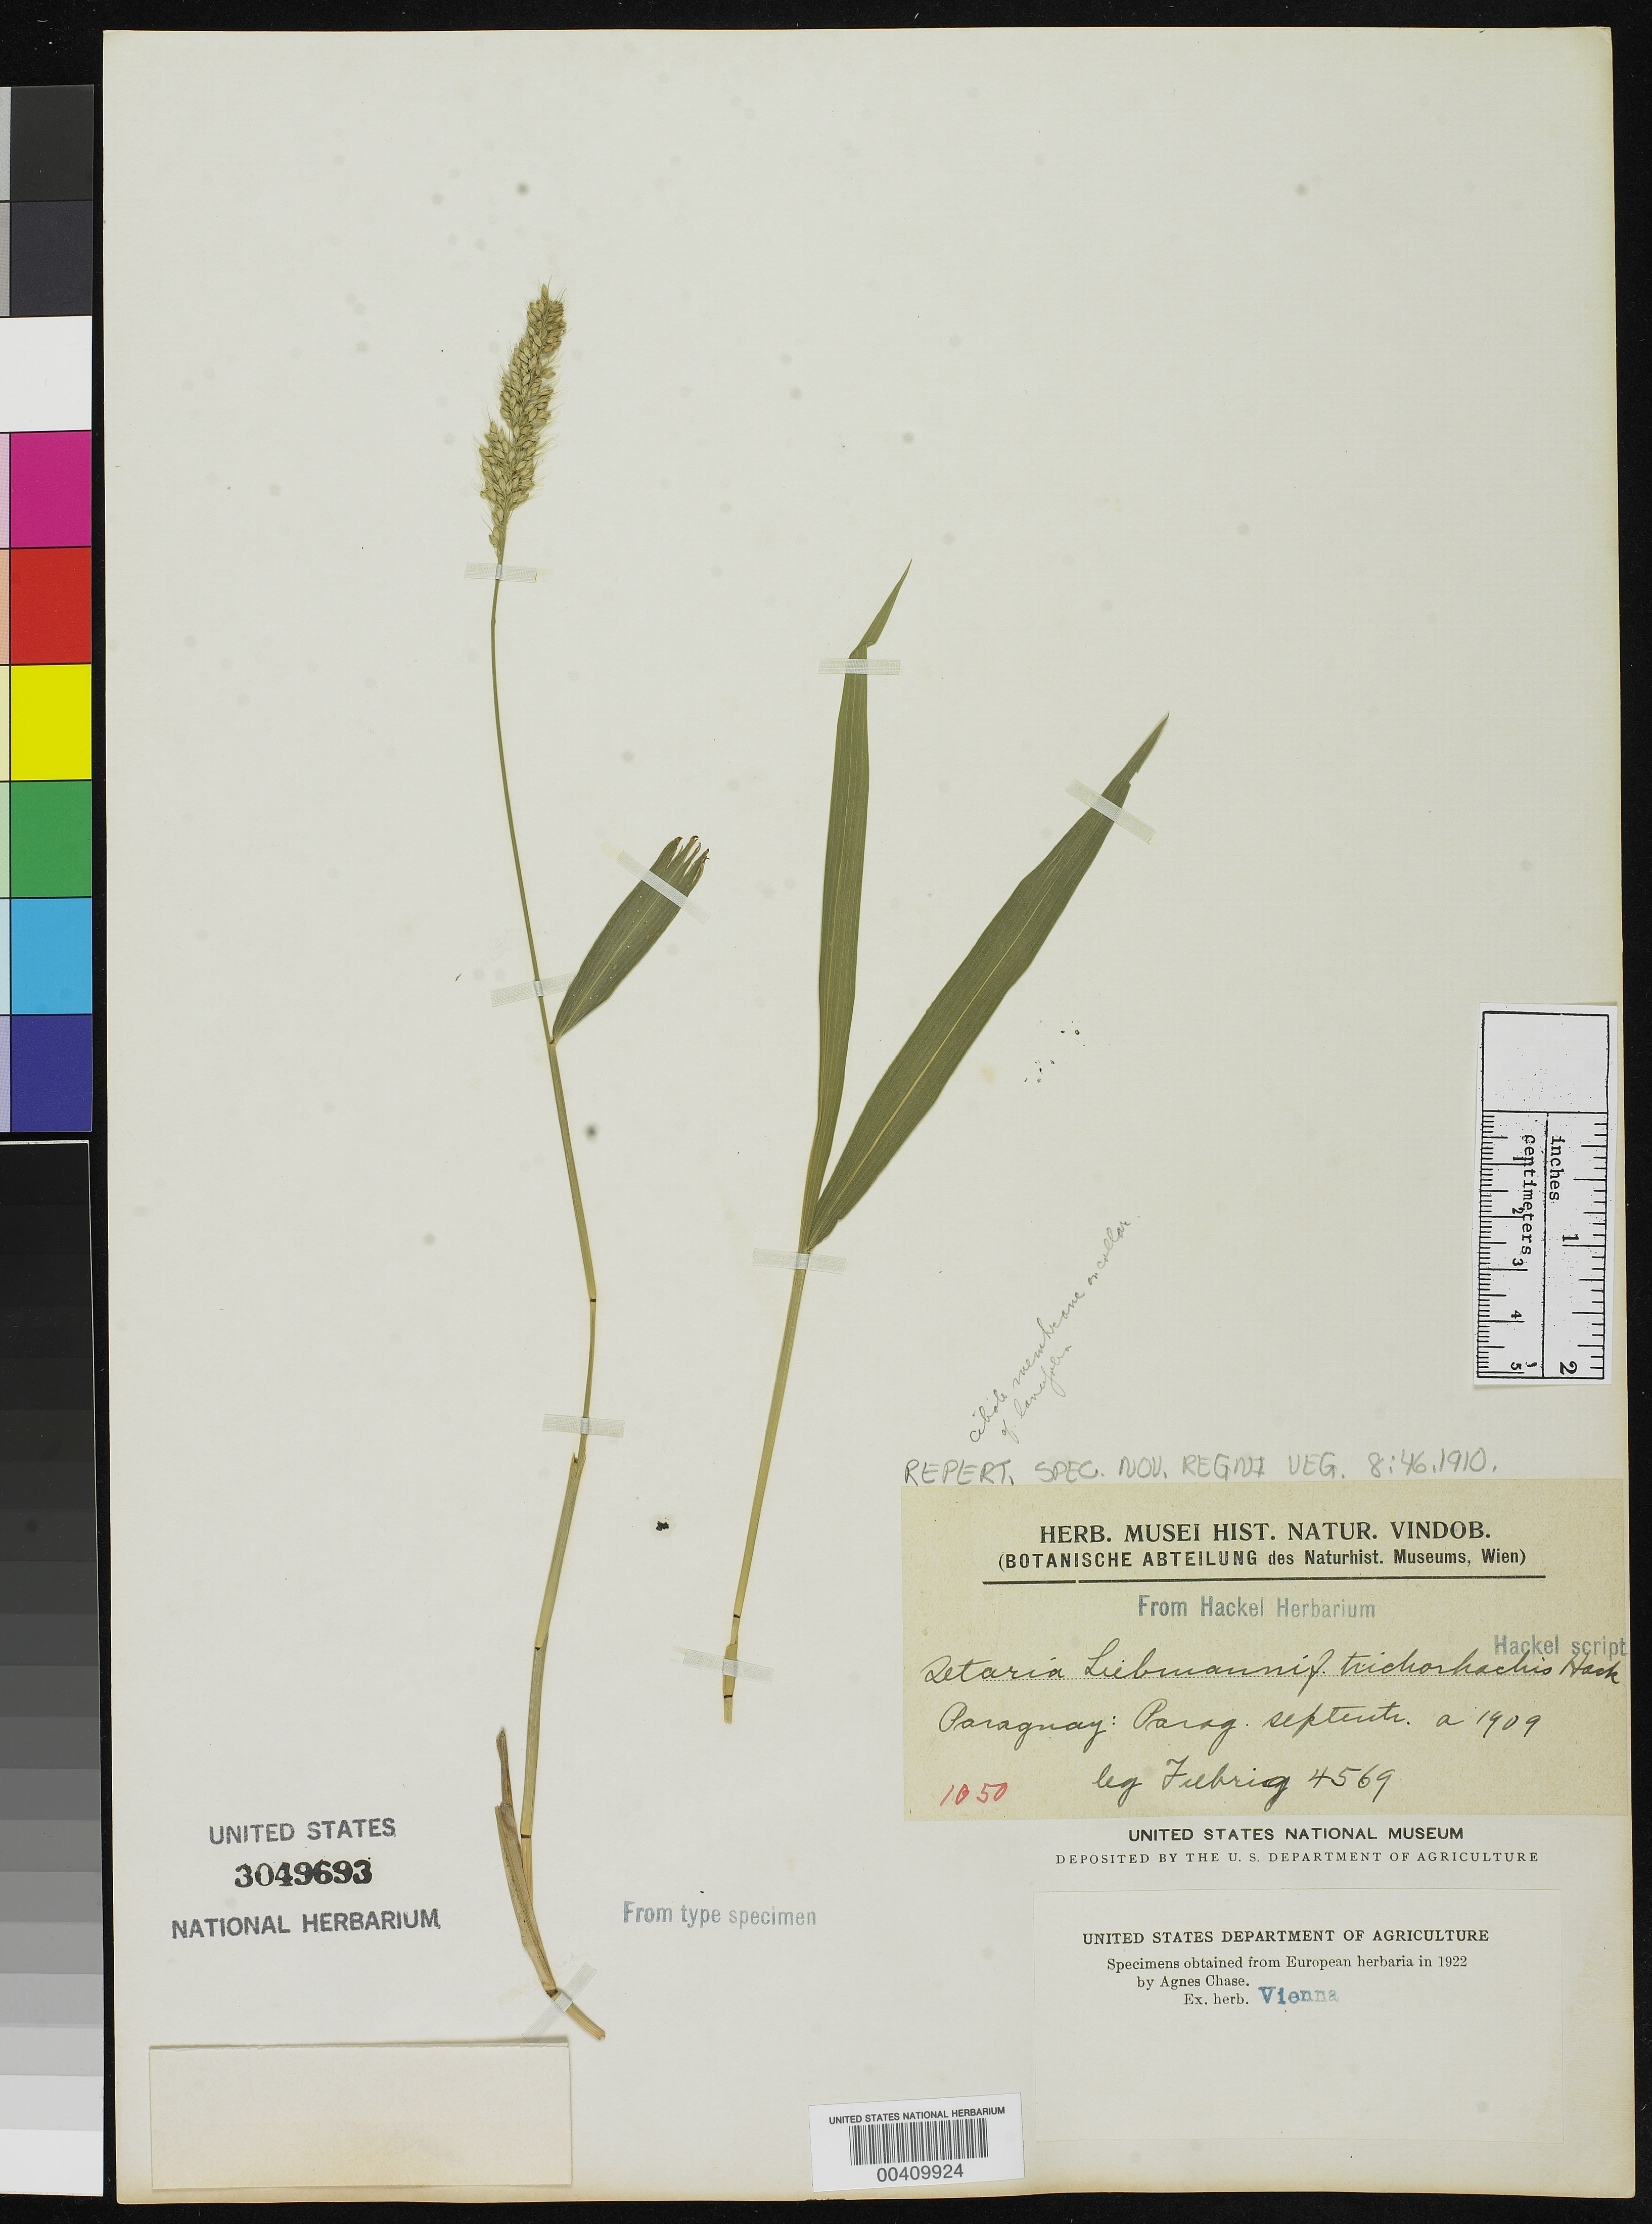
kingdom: Plantae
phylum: Tracheophyta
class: Liliopsida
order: Poales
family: Poaceae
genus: Setaria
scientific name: Setaria liebmannii f. trichorhachis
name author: Hack.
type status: Type Fragment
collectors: K. Fiebrig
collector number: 4569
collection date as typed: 1909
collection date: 1909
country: Paraguay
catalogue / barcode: US 3049693